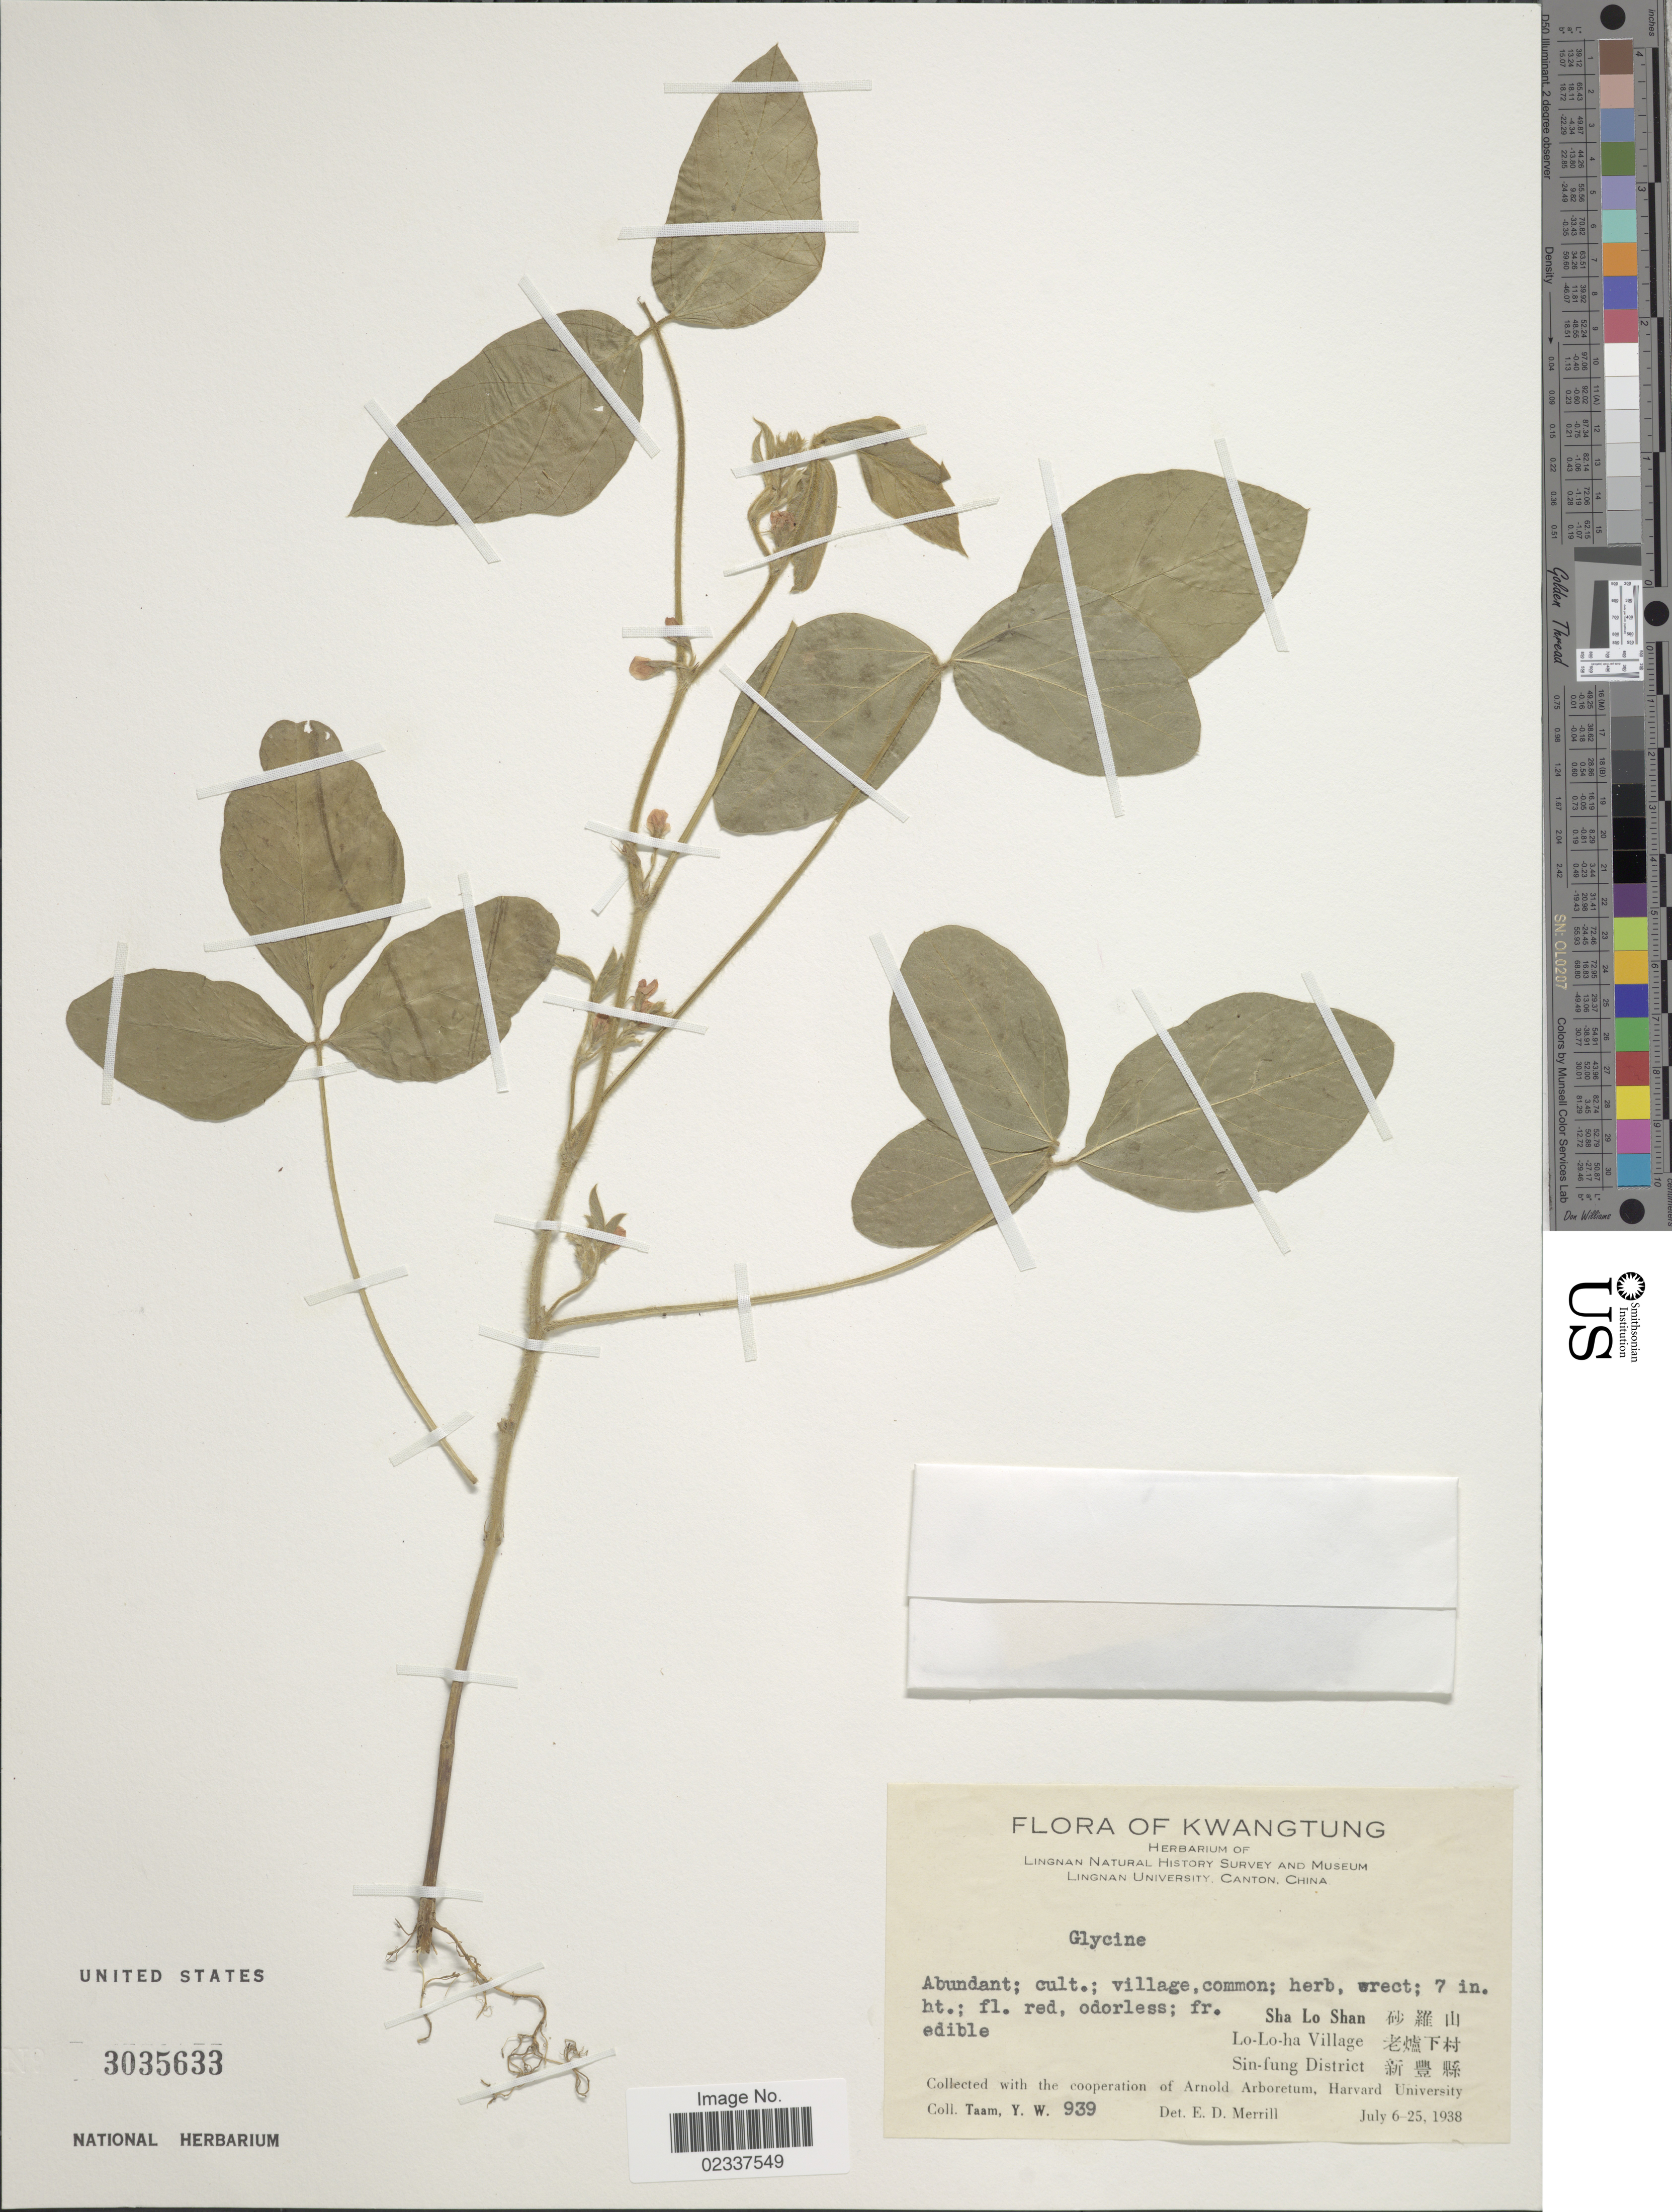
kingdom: Plantae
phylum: Tracheophyta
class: Magnoliopsida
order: Fabales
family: Fabaceae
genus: Glycine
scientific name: Glycine max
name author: (L.) Merr.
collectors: Y. W. Taam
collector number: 939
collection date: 1938-07-06/1938-07-25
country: China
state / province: Guangdong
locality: Sha Lo Shan, Lo-Lo-ha Village, Sin-fung District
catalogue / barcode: US 3035633